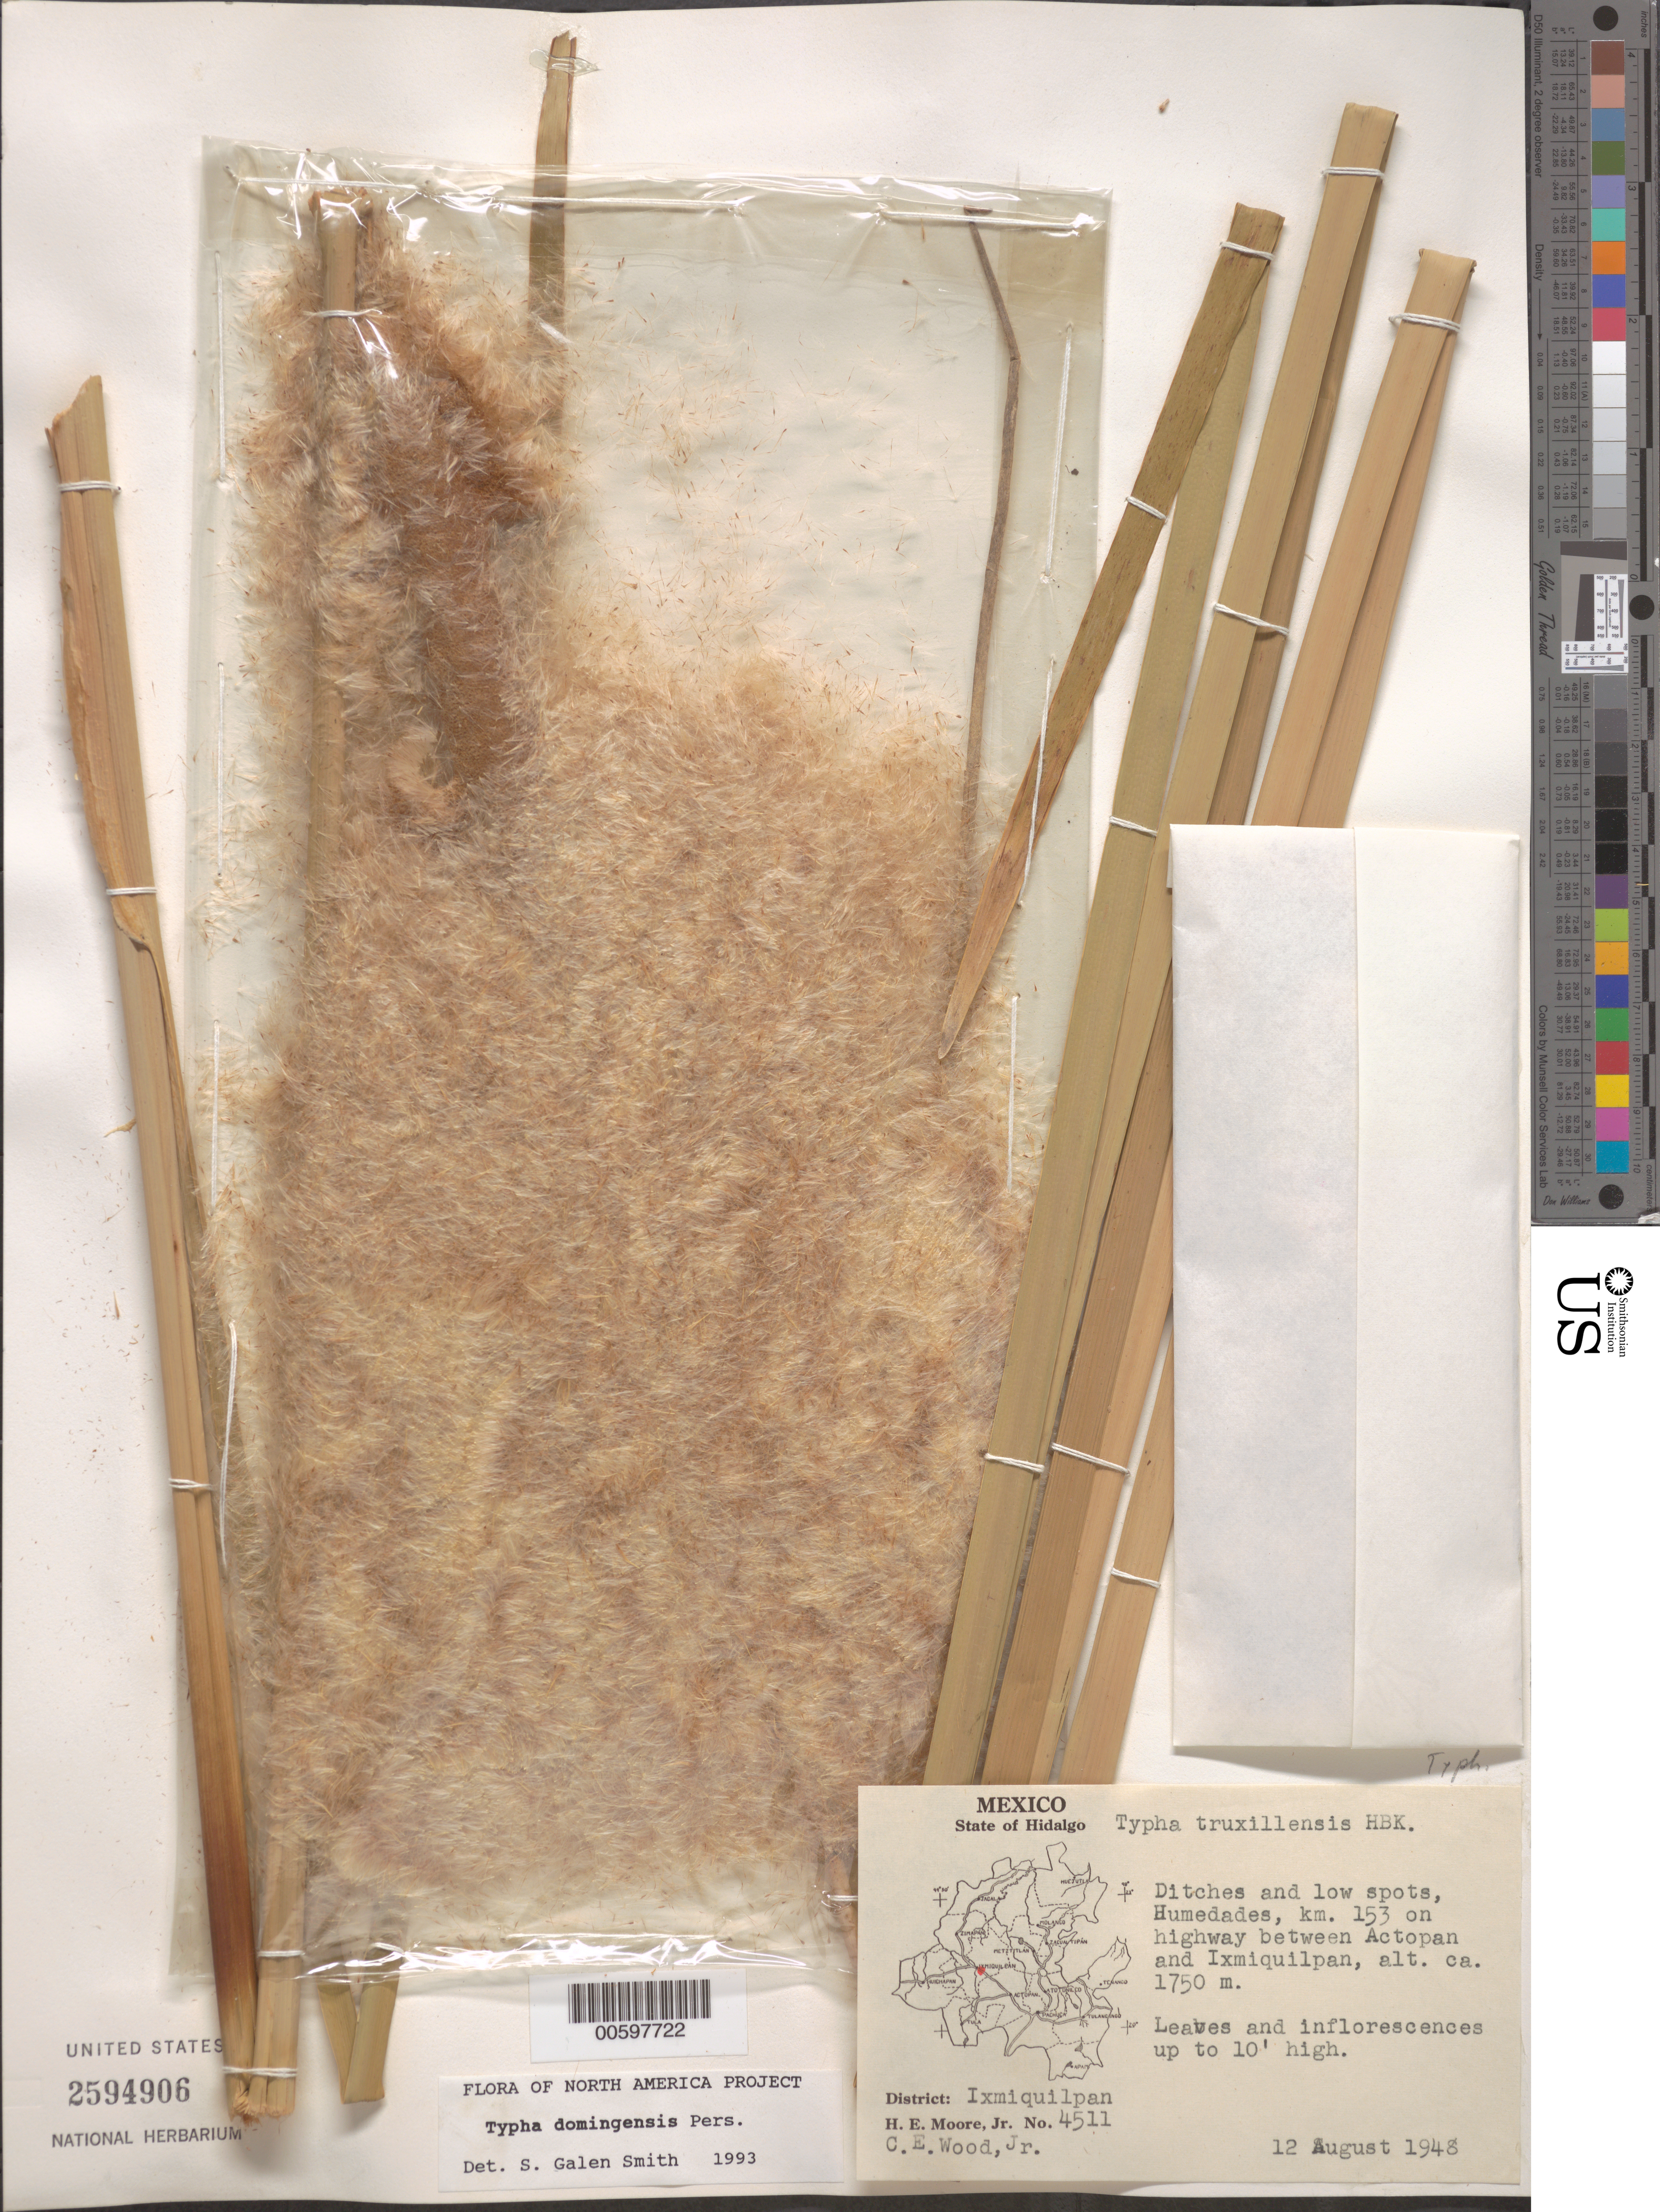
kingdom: Plantae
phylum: Tracheophyta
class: Liliopsida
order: Poales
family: Typhaceae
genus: Typha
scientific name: Typha domingensis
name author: Pers.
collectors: H. E. Moore & C. E. Wood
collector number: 4511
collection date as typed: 12 Aug 1948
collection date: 1948-08-12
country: Mexico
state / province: Hidalgo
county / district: Ixmiquilpan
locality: Between Actopan and Ixmiquilpan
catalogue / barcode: US 2594906